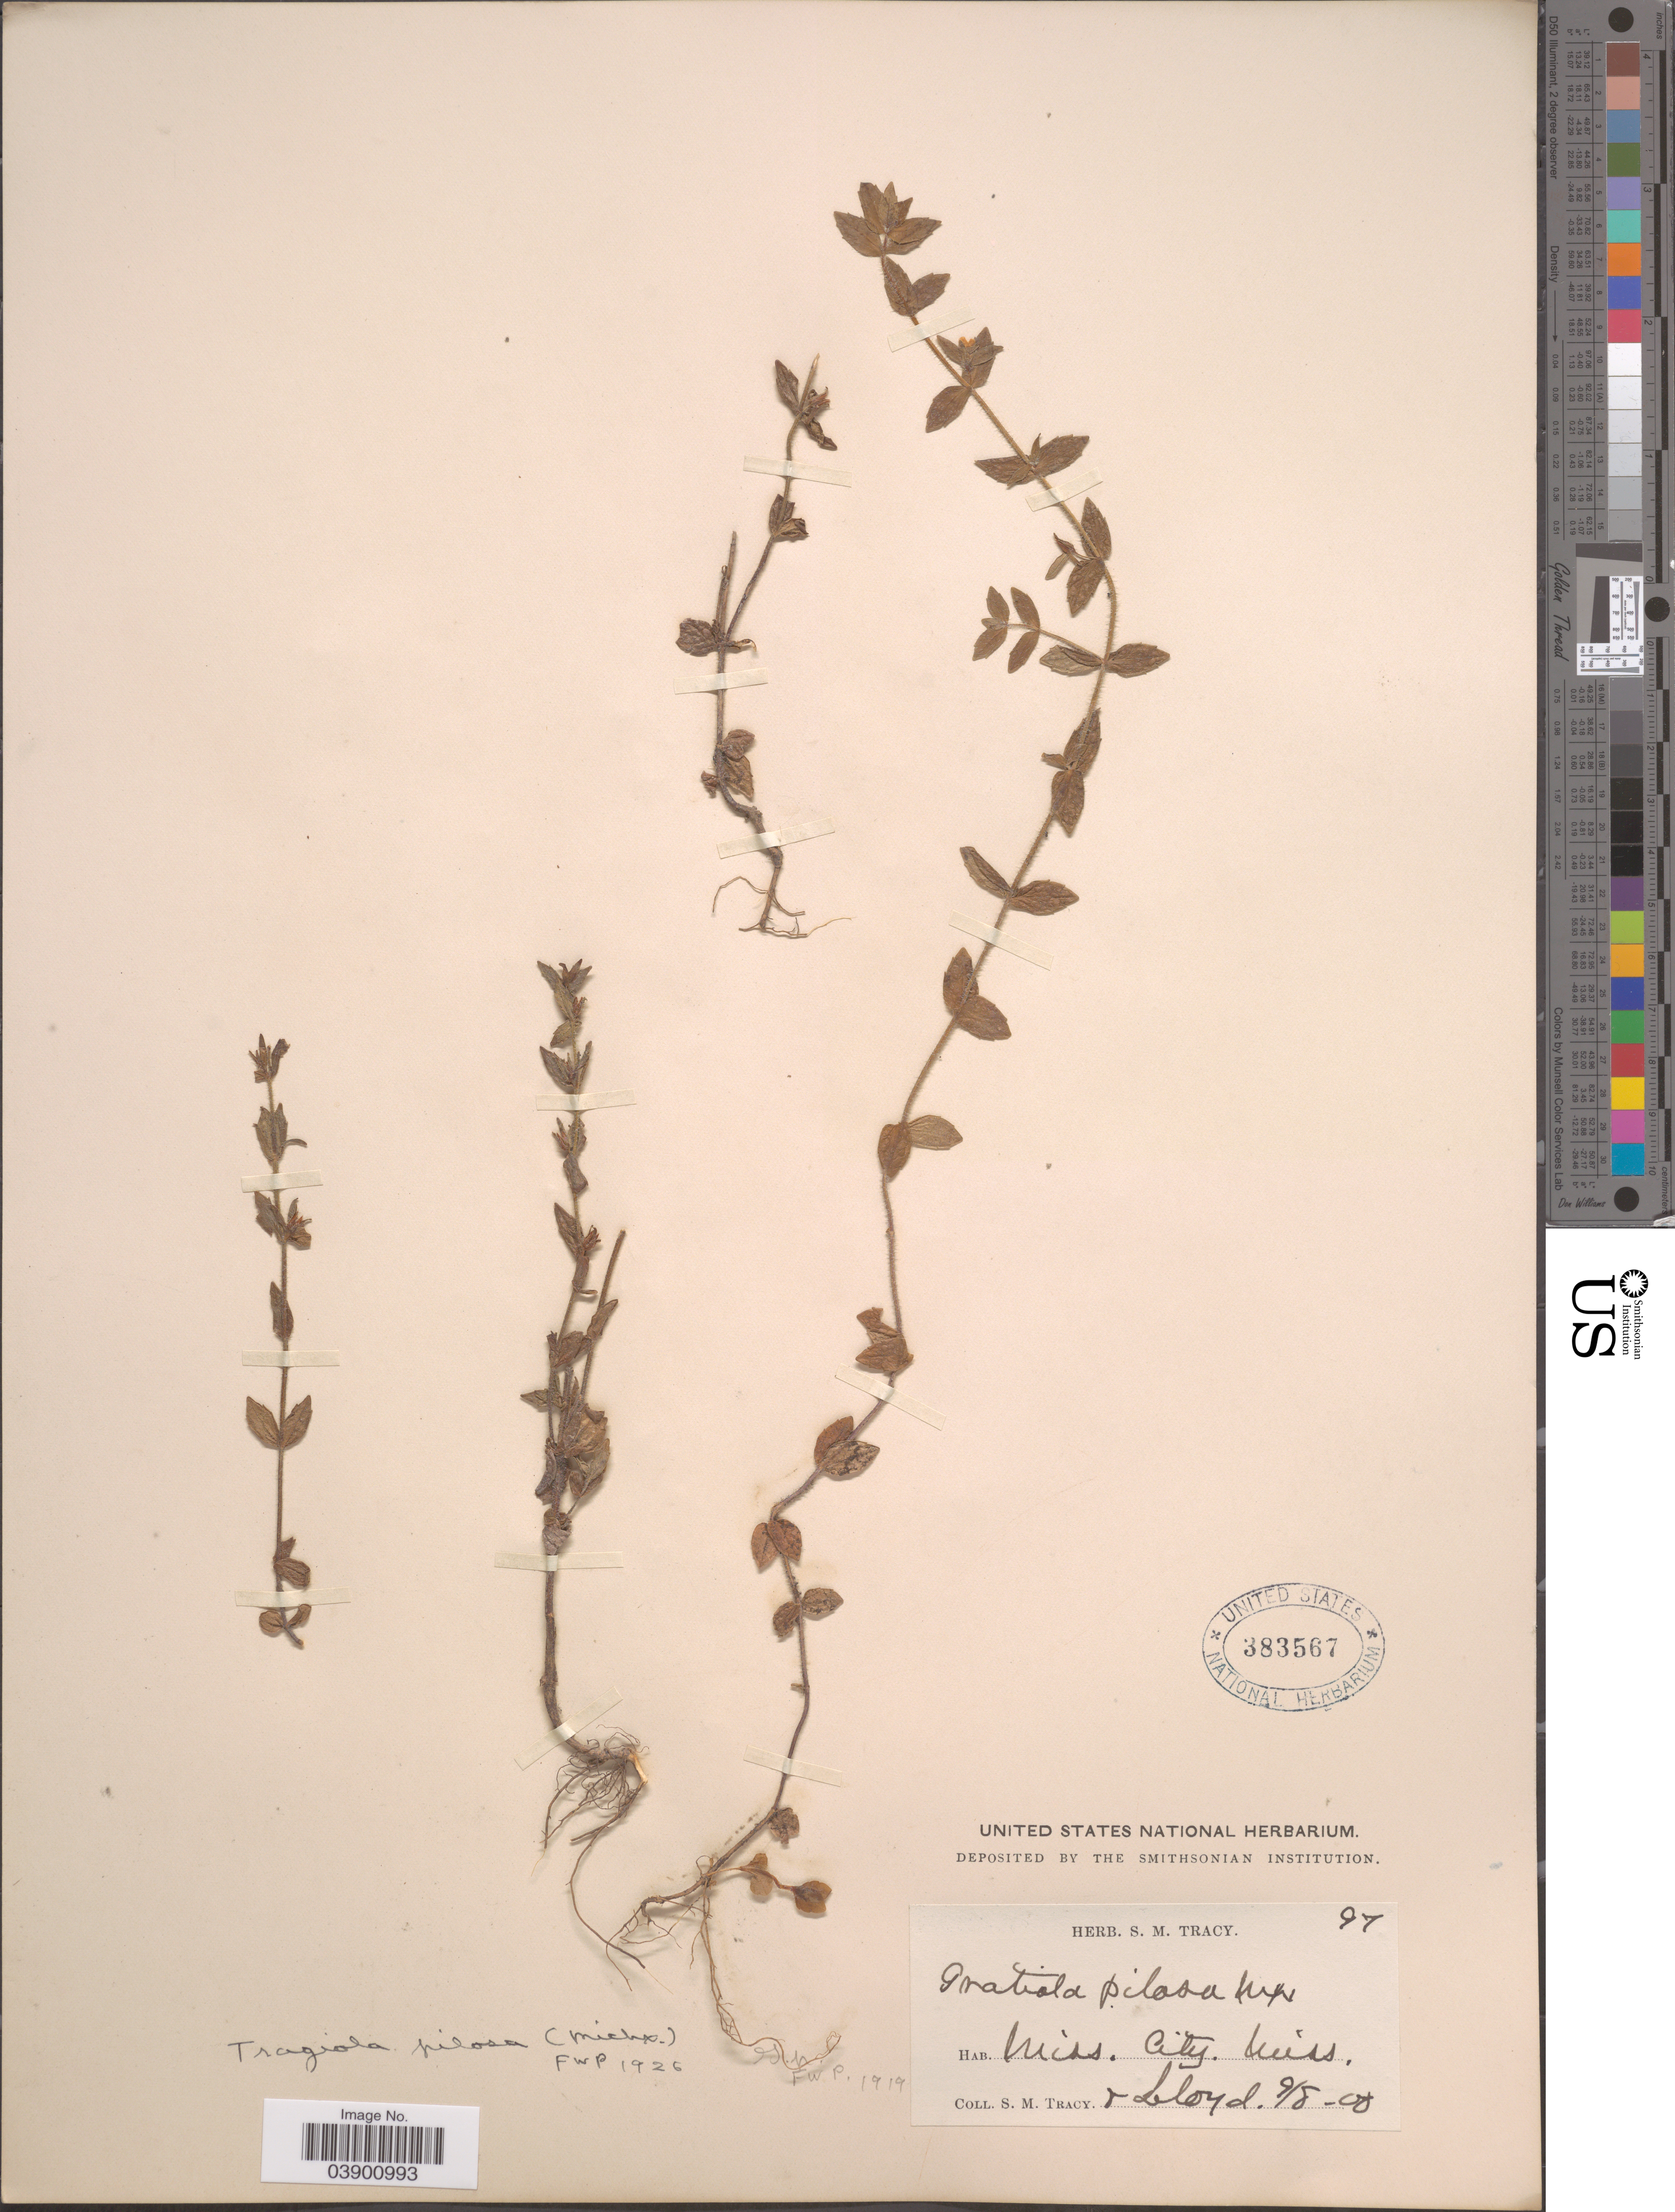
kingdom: Plantae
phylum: Tracheophyta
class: Magnoliopsida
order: Lamiales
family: Plantaginaceae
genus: Gratiola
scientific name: Gratiola pilosa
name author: Michx.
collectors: S. M. Tracy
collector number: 97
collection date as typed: Transcribed d/m/y: 8/9/0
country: United States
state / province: Mississippi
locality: Miss. City.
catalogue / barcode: US 383567